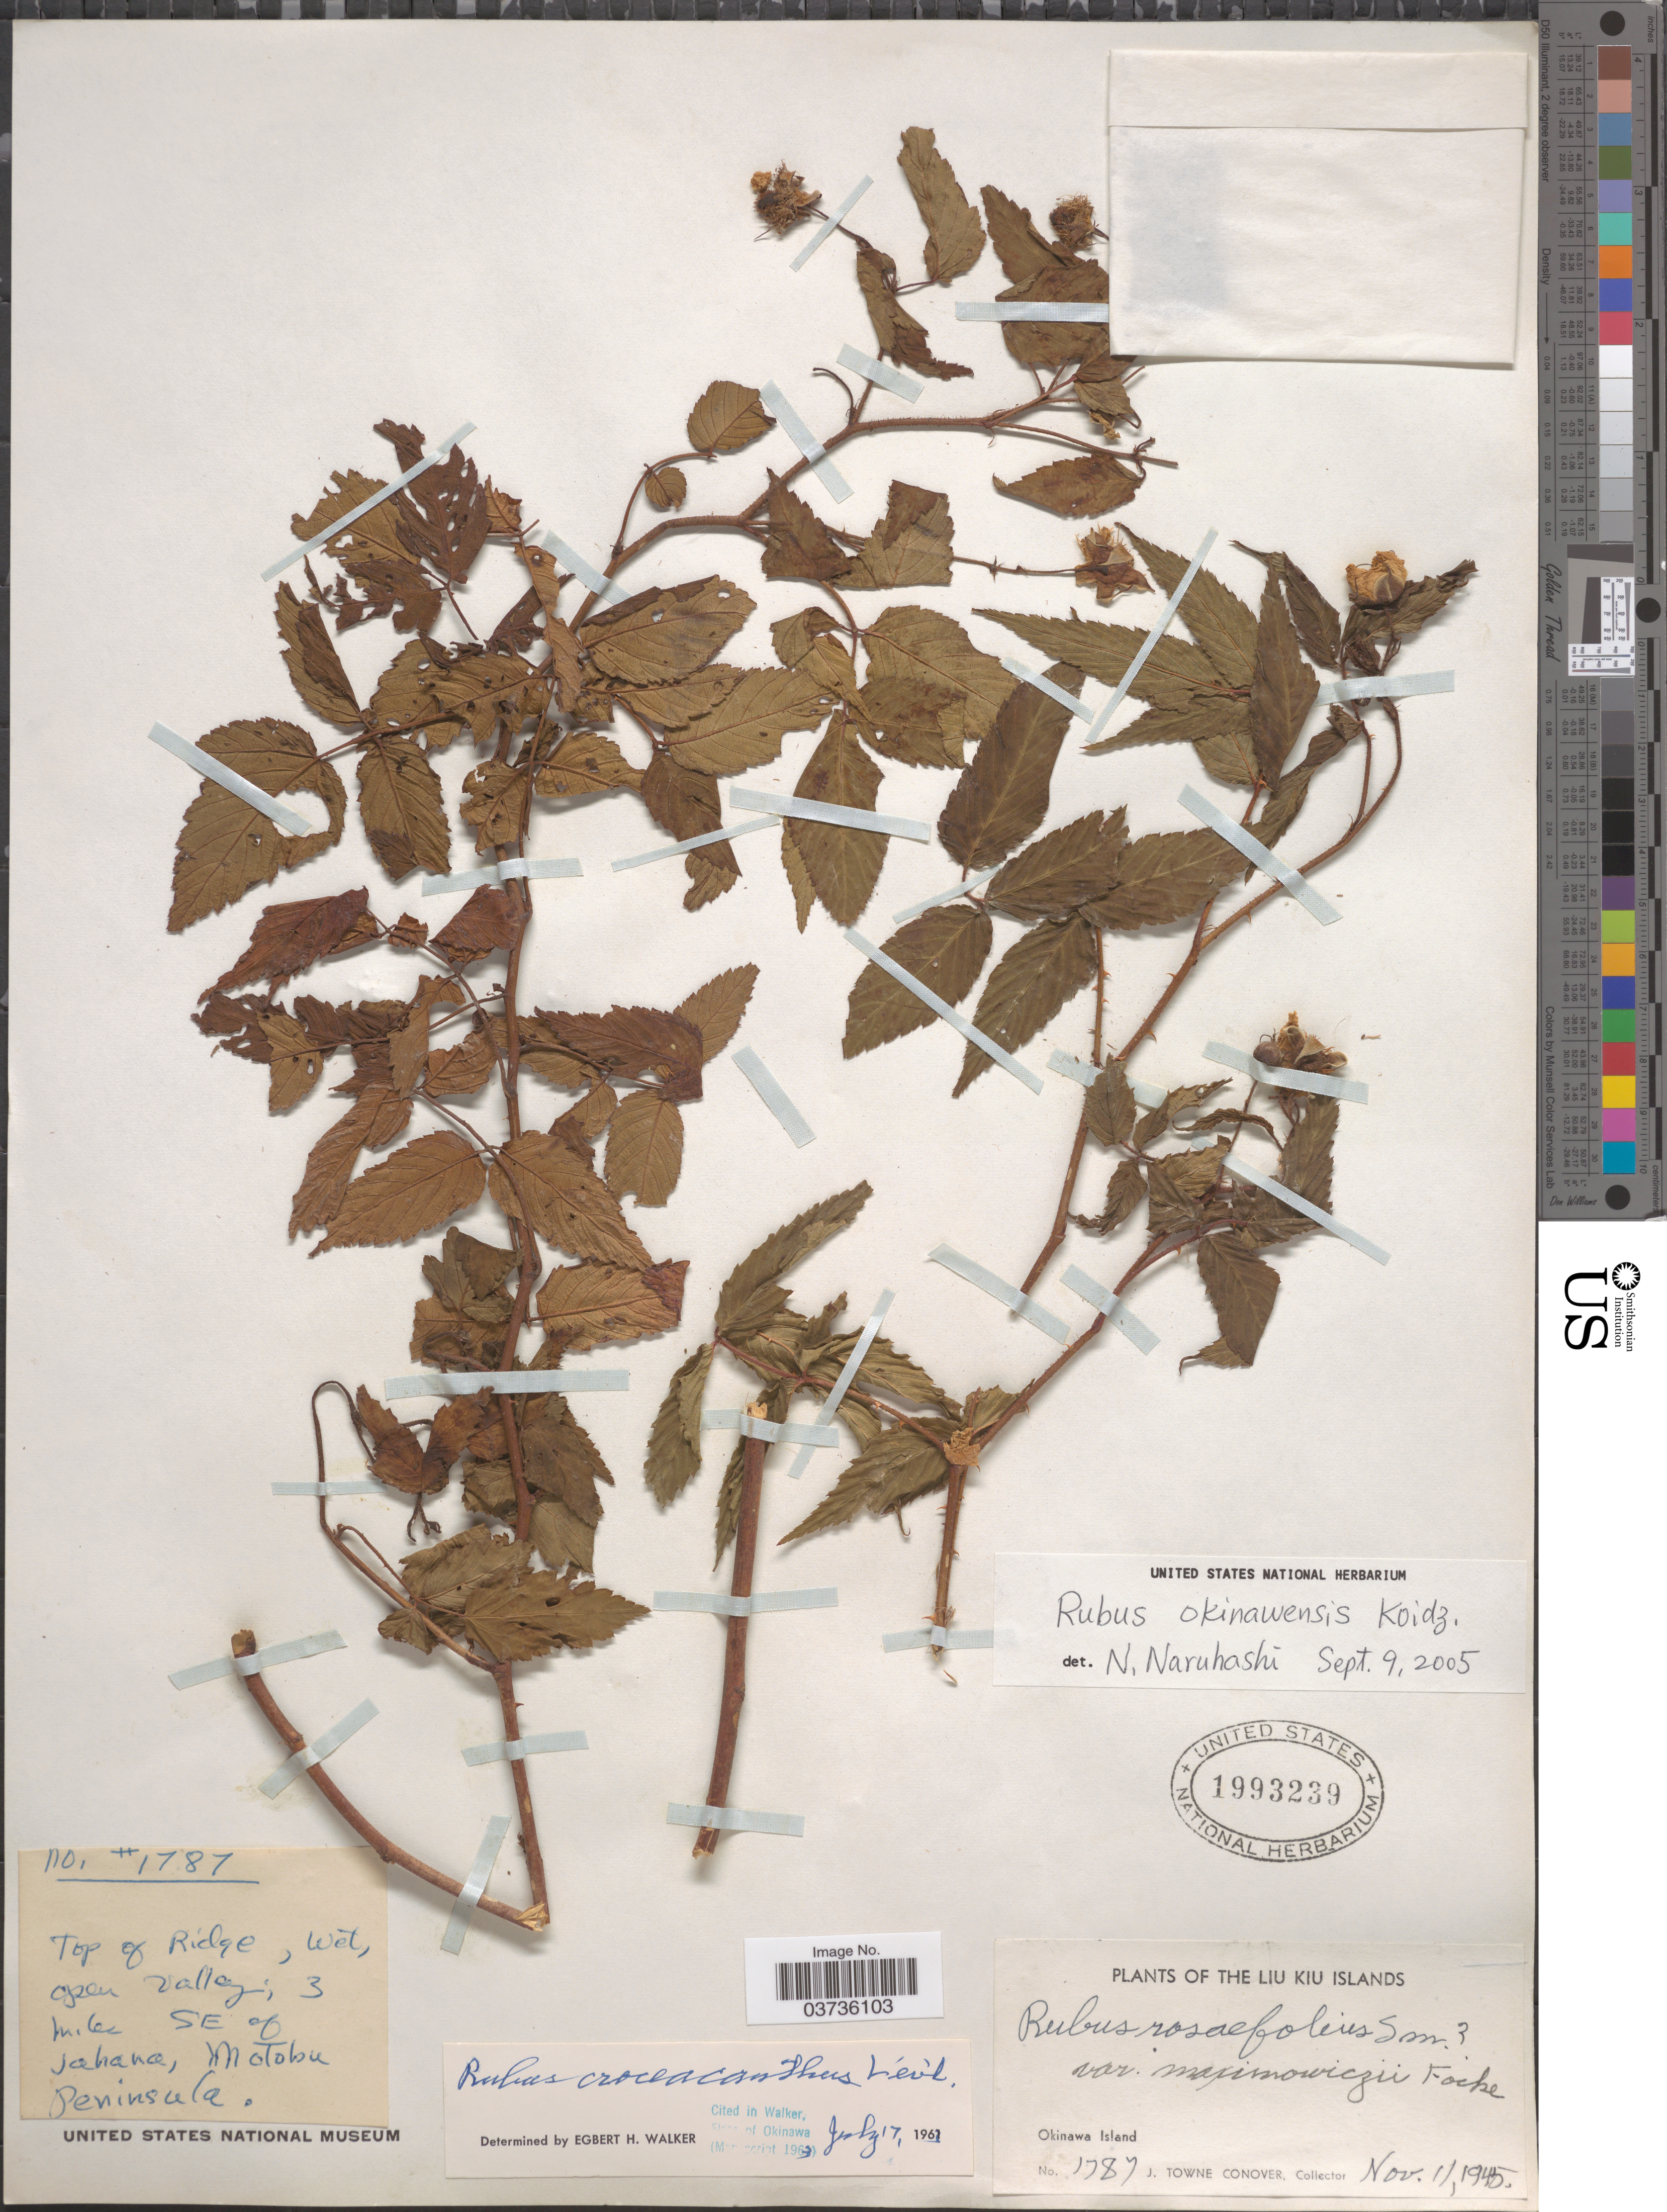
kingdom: Plantae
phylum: Tracheophyta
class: Magnoliopsida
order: Rosales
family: Rosaceae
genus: Rubus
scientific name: Rubus okinawensis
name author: Koidzumi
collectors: J. T. Conover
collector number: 1787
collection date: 1945-11-11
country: Japan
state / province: Okinawa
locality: The Liu Kiu Islands. Okinawa Island. Top of Ridge, wet, open valley; 3 miles SE of Jahana, Motobu Peninsula.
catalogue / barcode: US 1993239